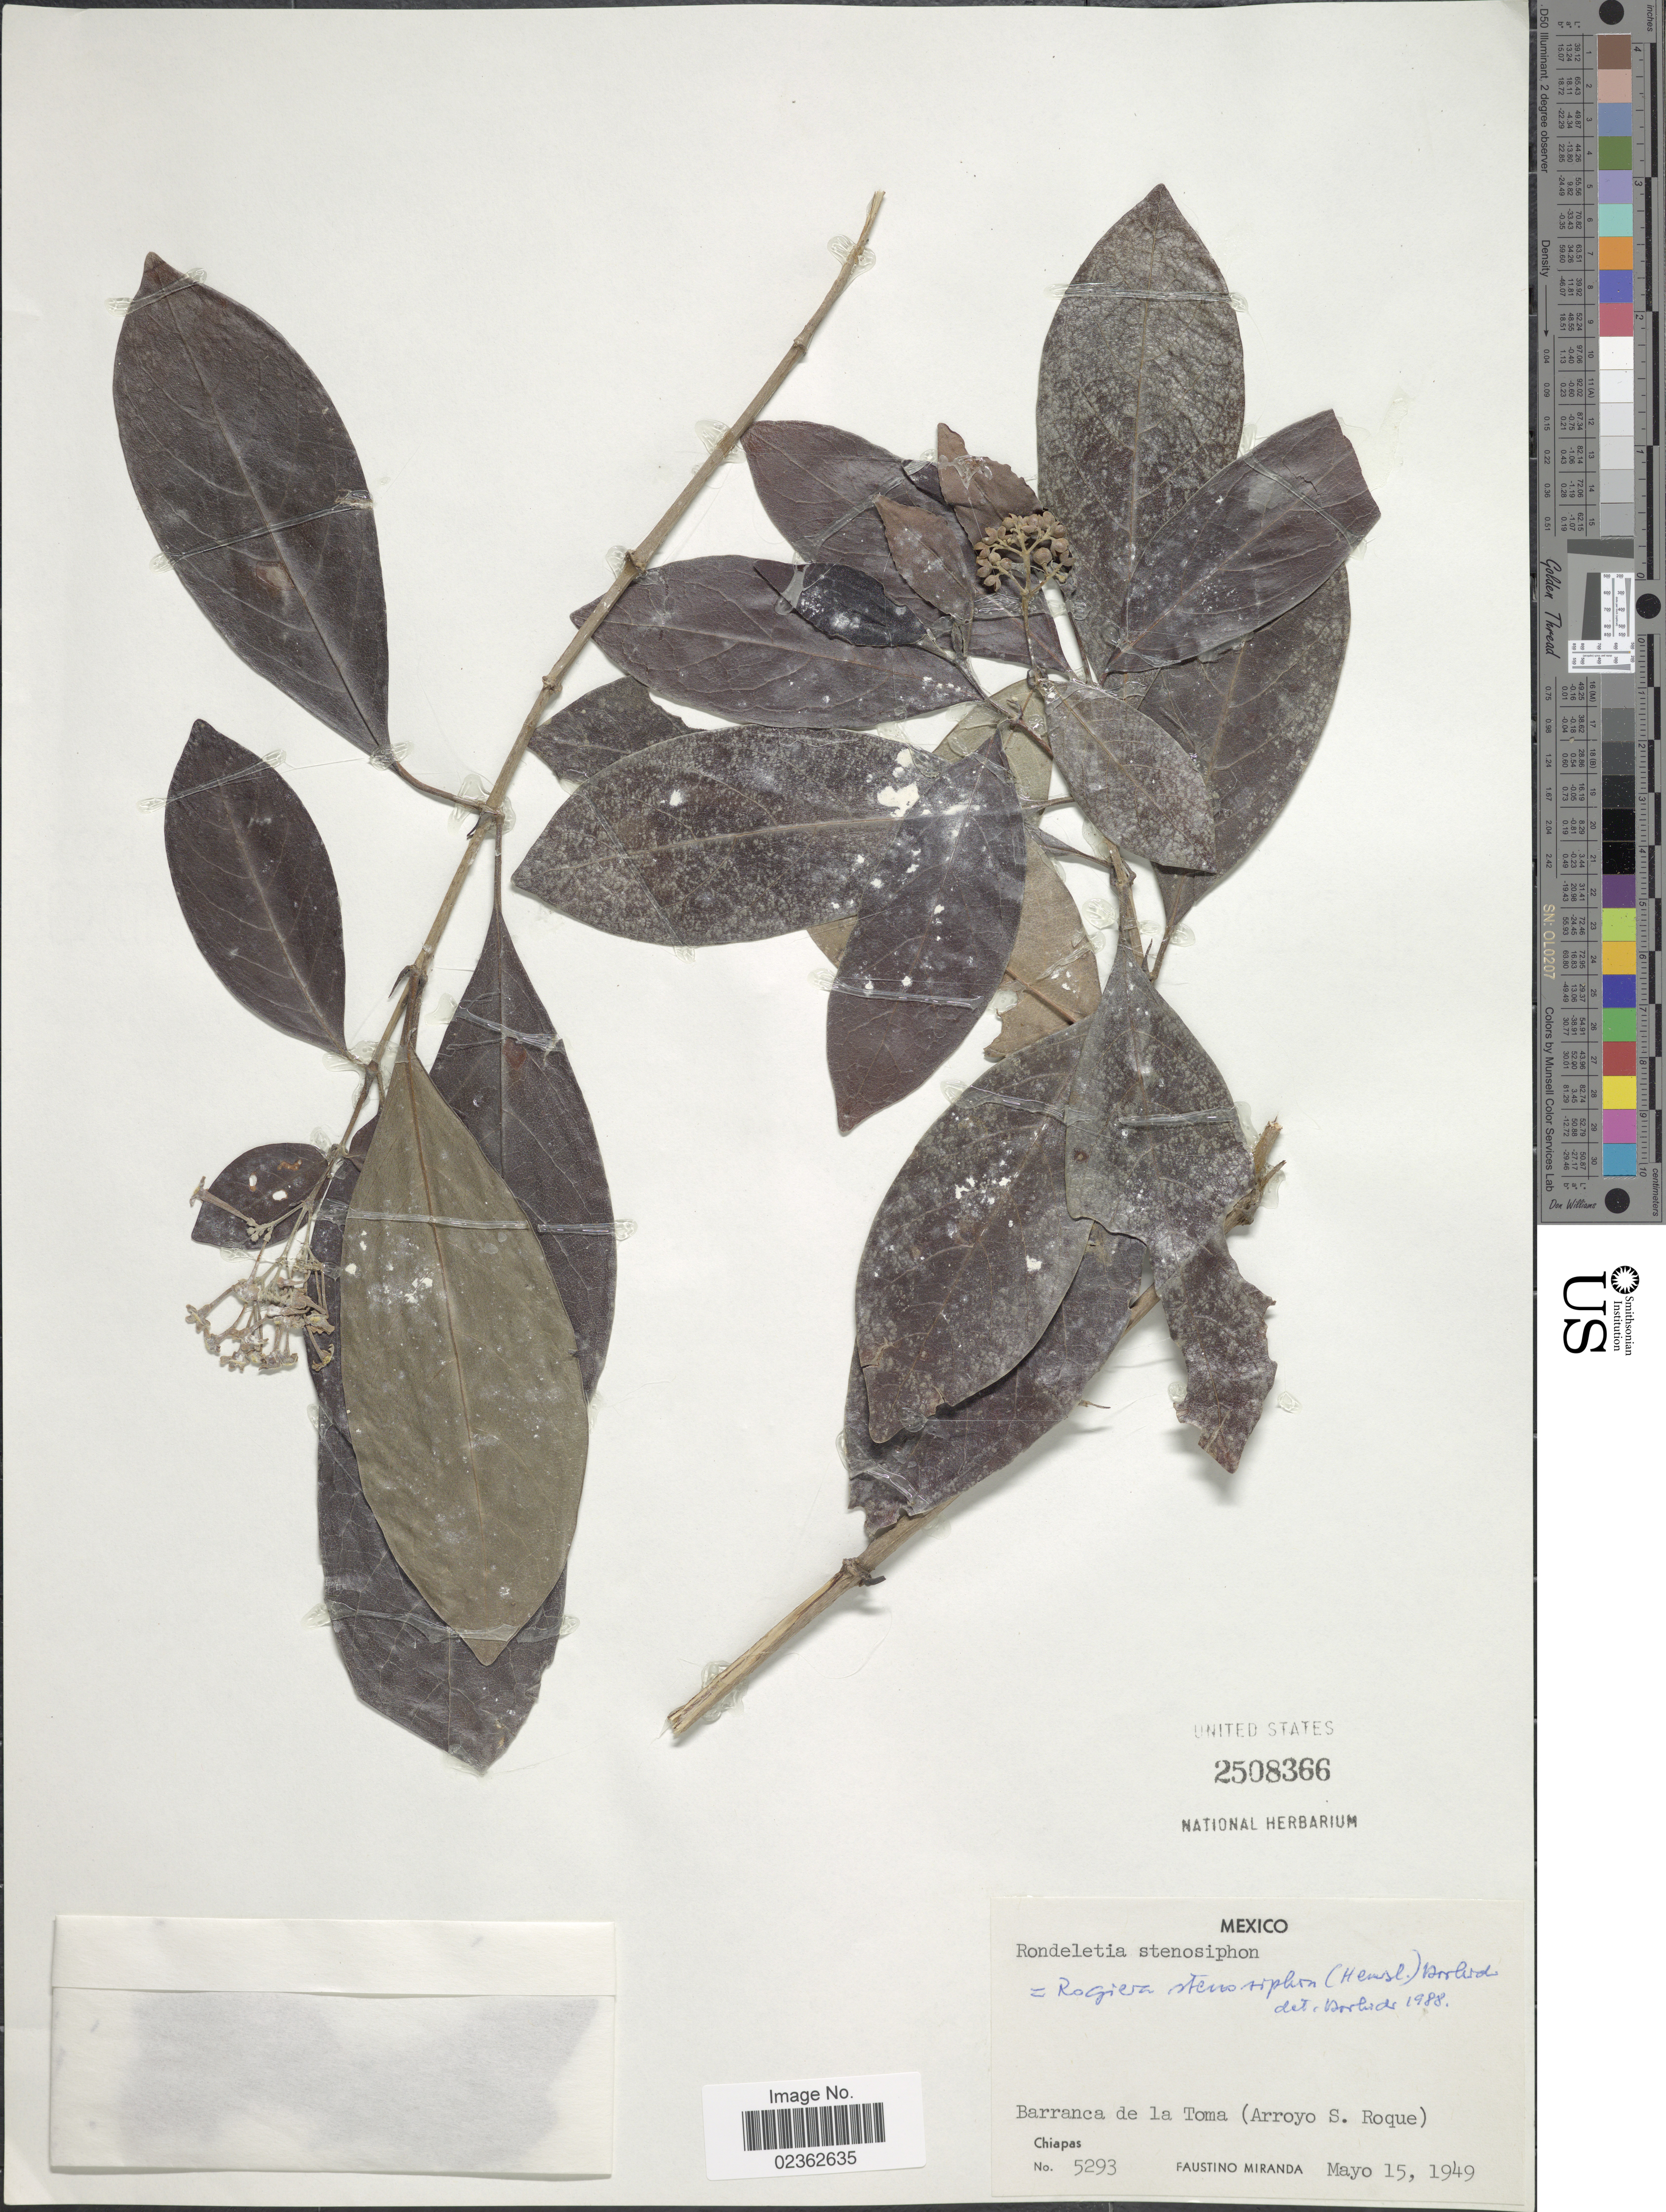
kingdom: Plantae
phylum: Tracheophyta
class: Magnoliopsida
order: Gentianales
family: Rubiaceae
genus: Rogiera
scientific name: Rogiera stenosiphon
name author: (Hemsl.) Borhidi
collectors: F. Miranda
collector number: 5293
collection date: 1949-05-15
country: Mexico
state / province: Chiapas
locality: Barranca de la Toma (Arroyo S. Roque).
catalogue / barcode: US 2508366